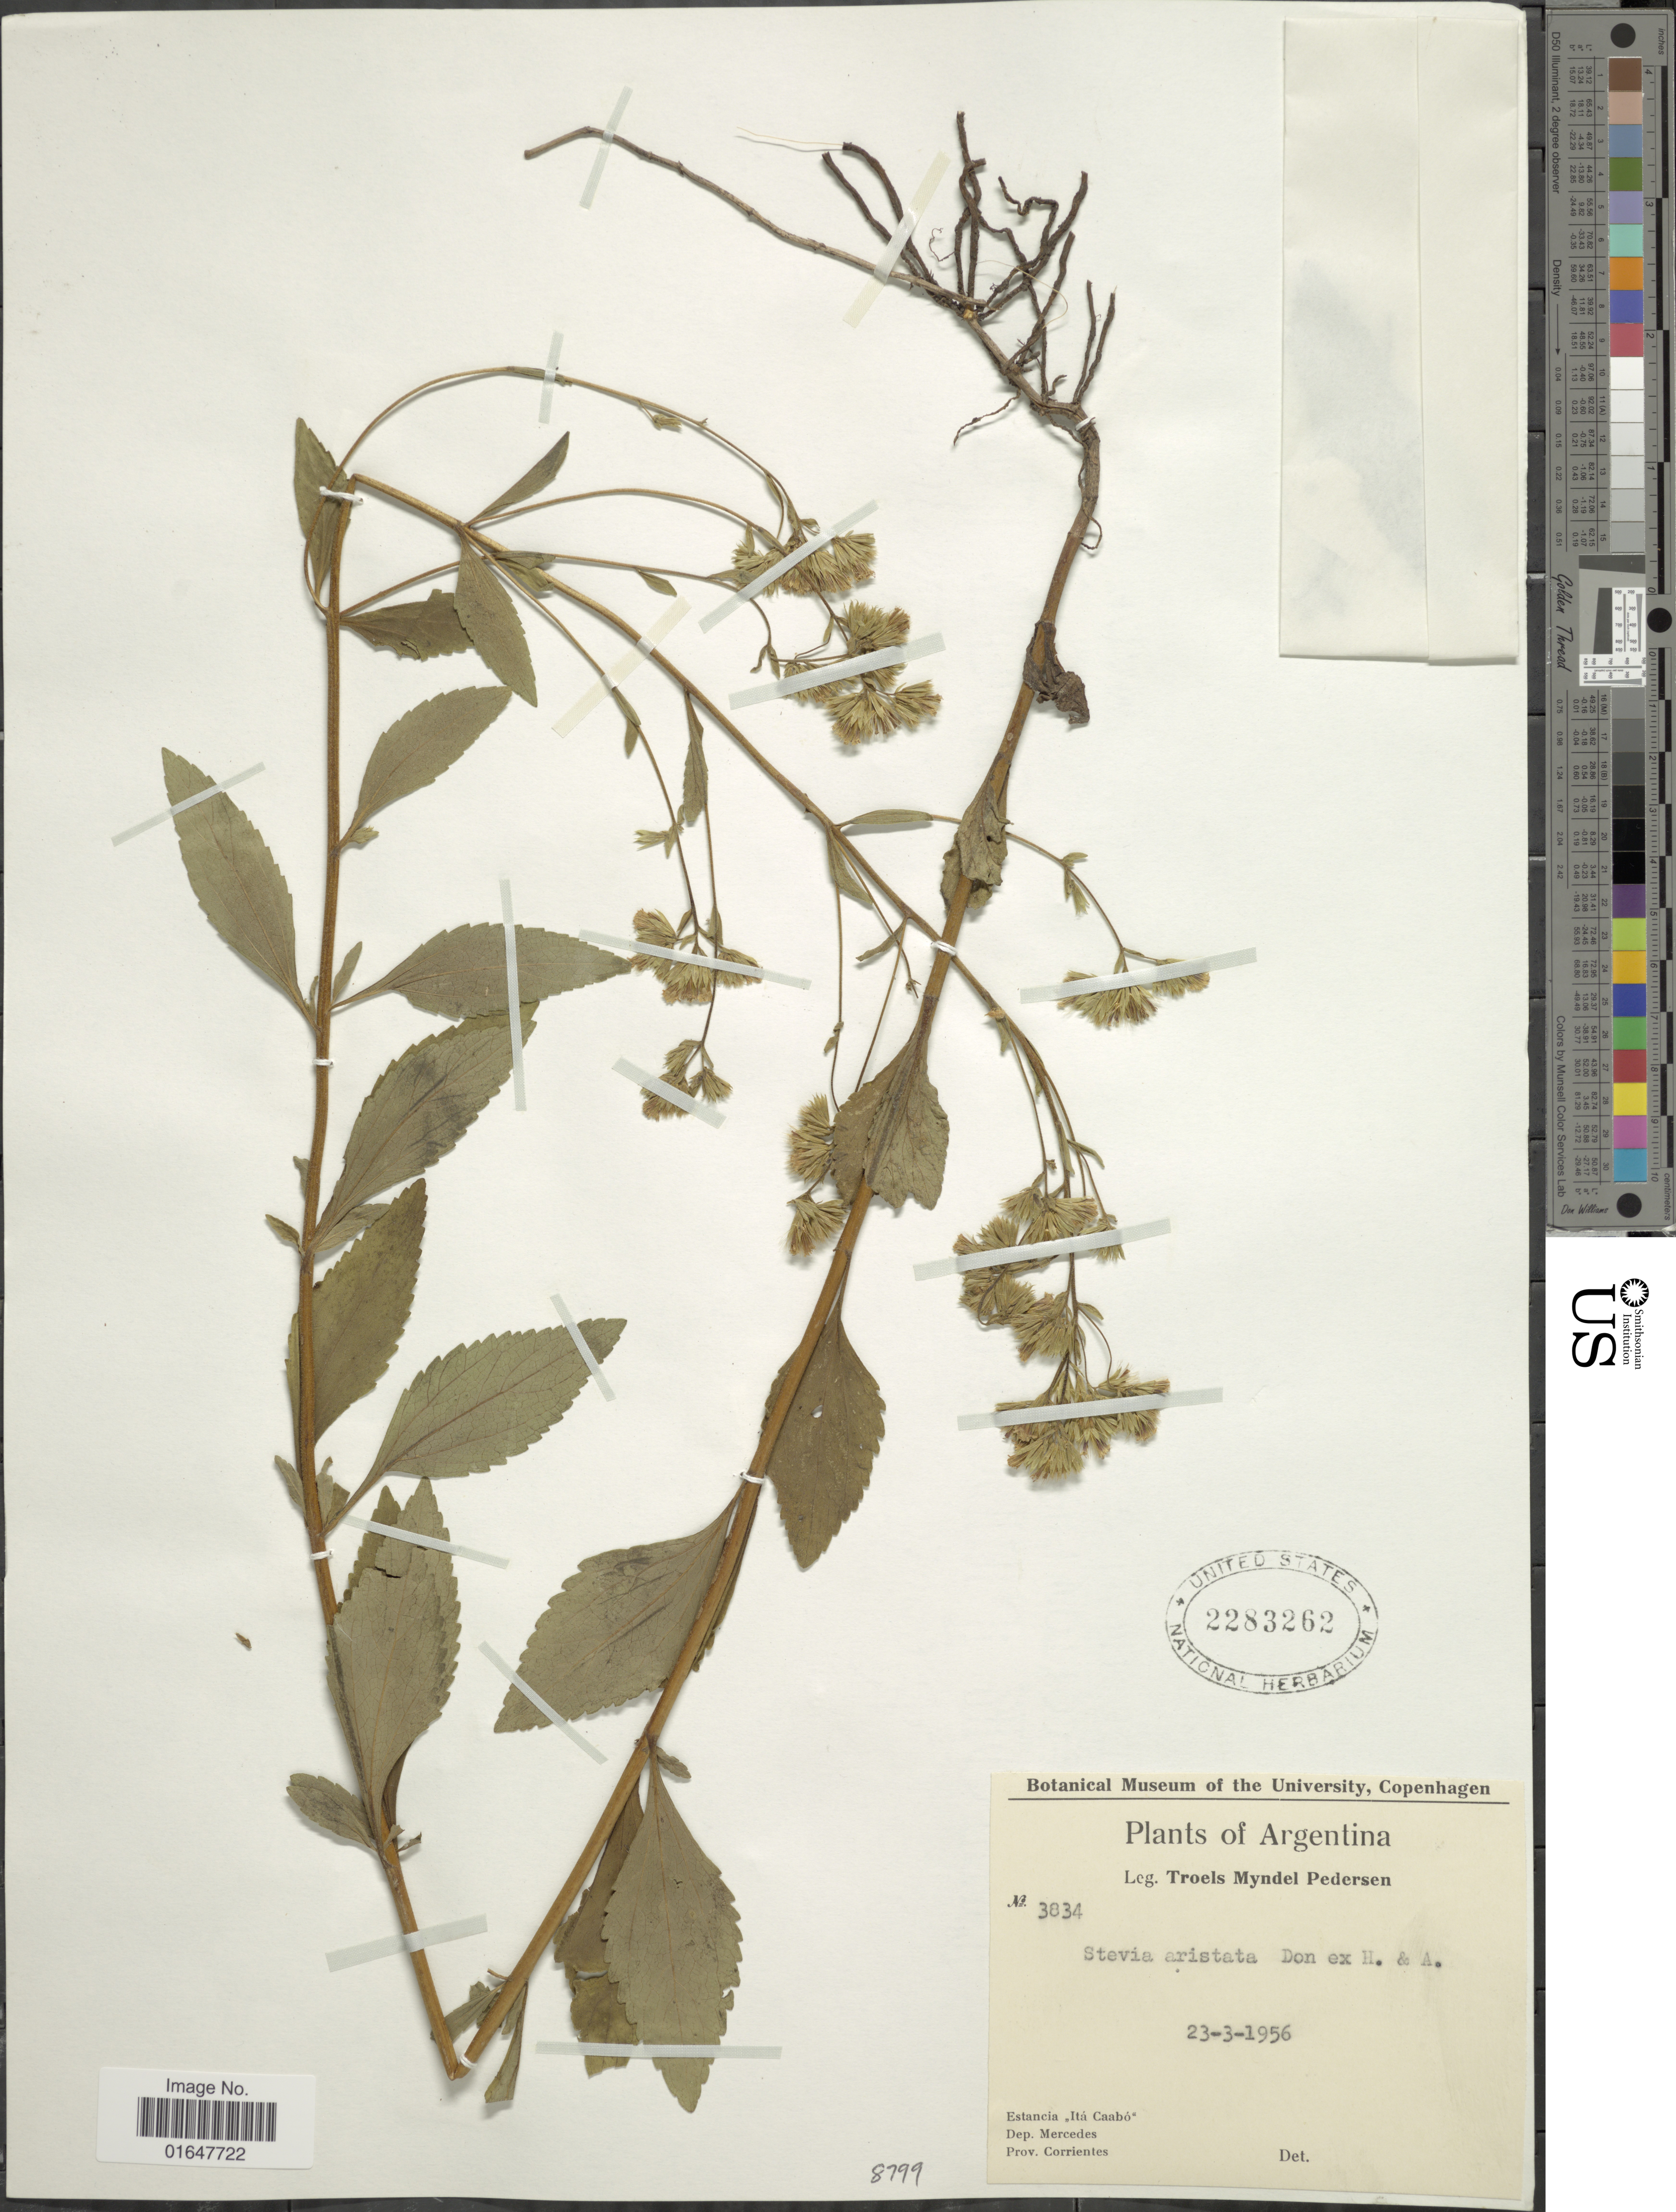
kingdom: Plantae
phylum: Tracheophyta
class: Magnoliopsida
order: Asterales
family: Asteraceae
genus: Stevia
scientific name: Stevia aristata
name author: D. Don ex Hook. & Arn.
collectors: T. Pederson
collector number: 3834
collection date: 1956-03-23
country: Argentina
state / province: Corrientes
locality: Estancia Ita Caabo, Dep. Mercedes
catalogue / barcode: US 2283262